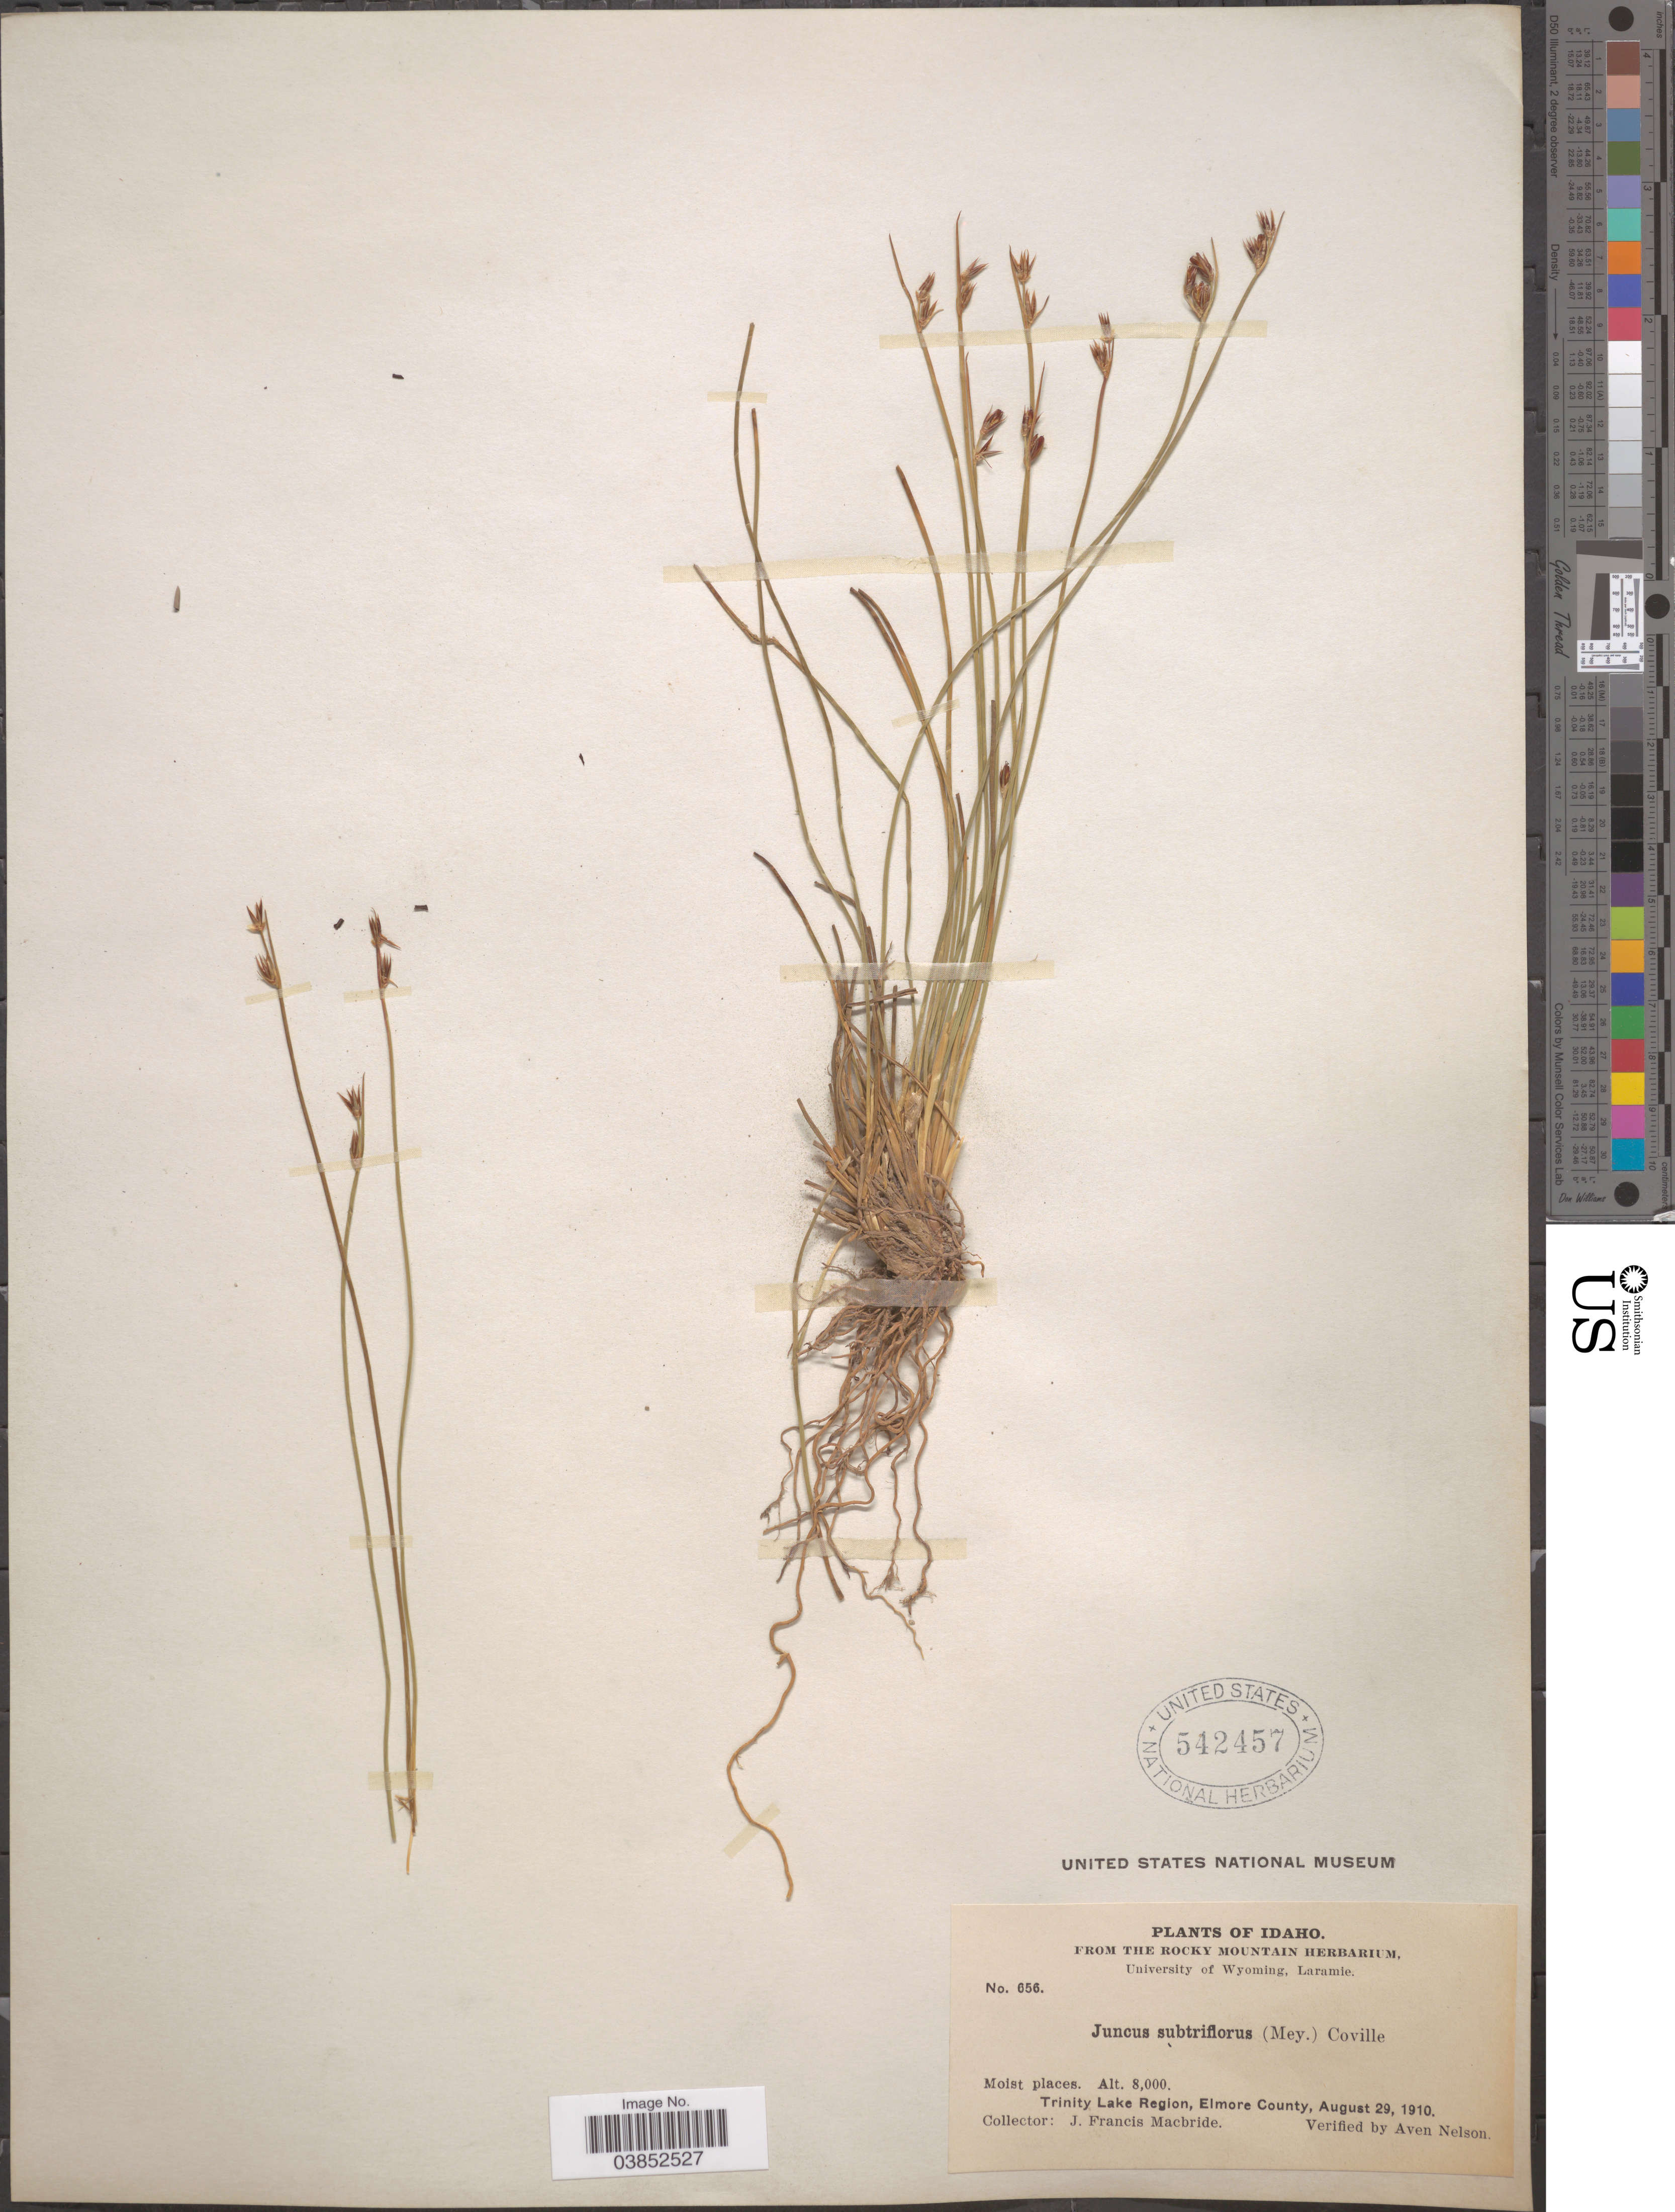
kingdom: Plantae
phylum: Tracheophyta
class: Liliopsida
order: Poales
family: Juncaceae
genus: Juncus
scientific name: Juncus drummondii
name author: E. Mey.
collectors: J. F. Macbride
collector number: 656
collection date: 1910-08-29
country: United States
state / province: Idaho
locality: Trinity Lake Region, Elmore County.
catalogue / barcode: US 542457